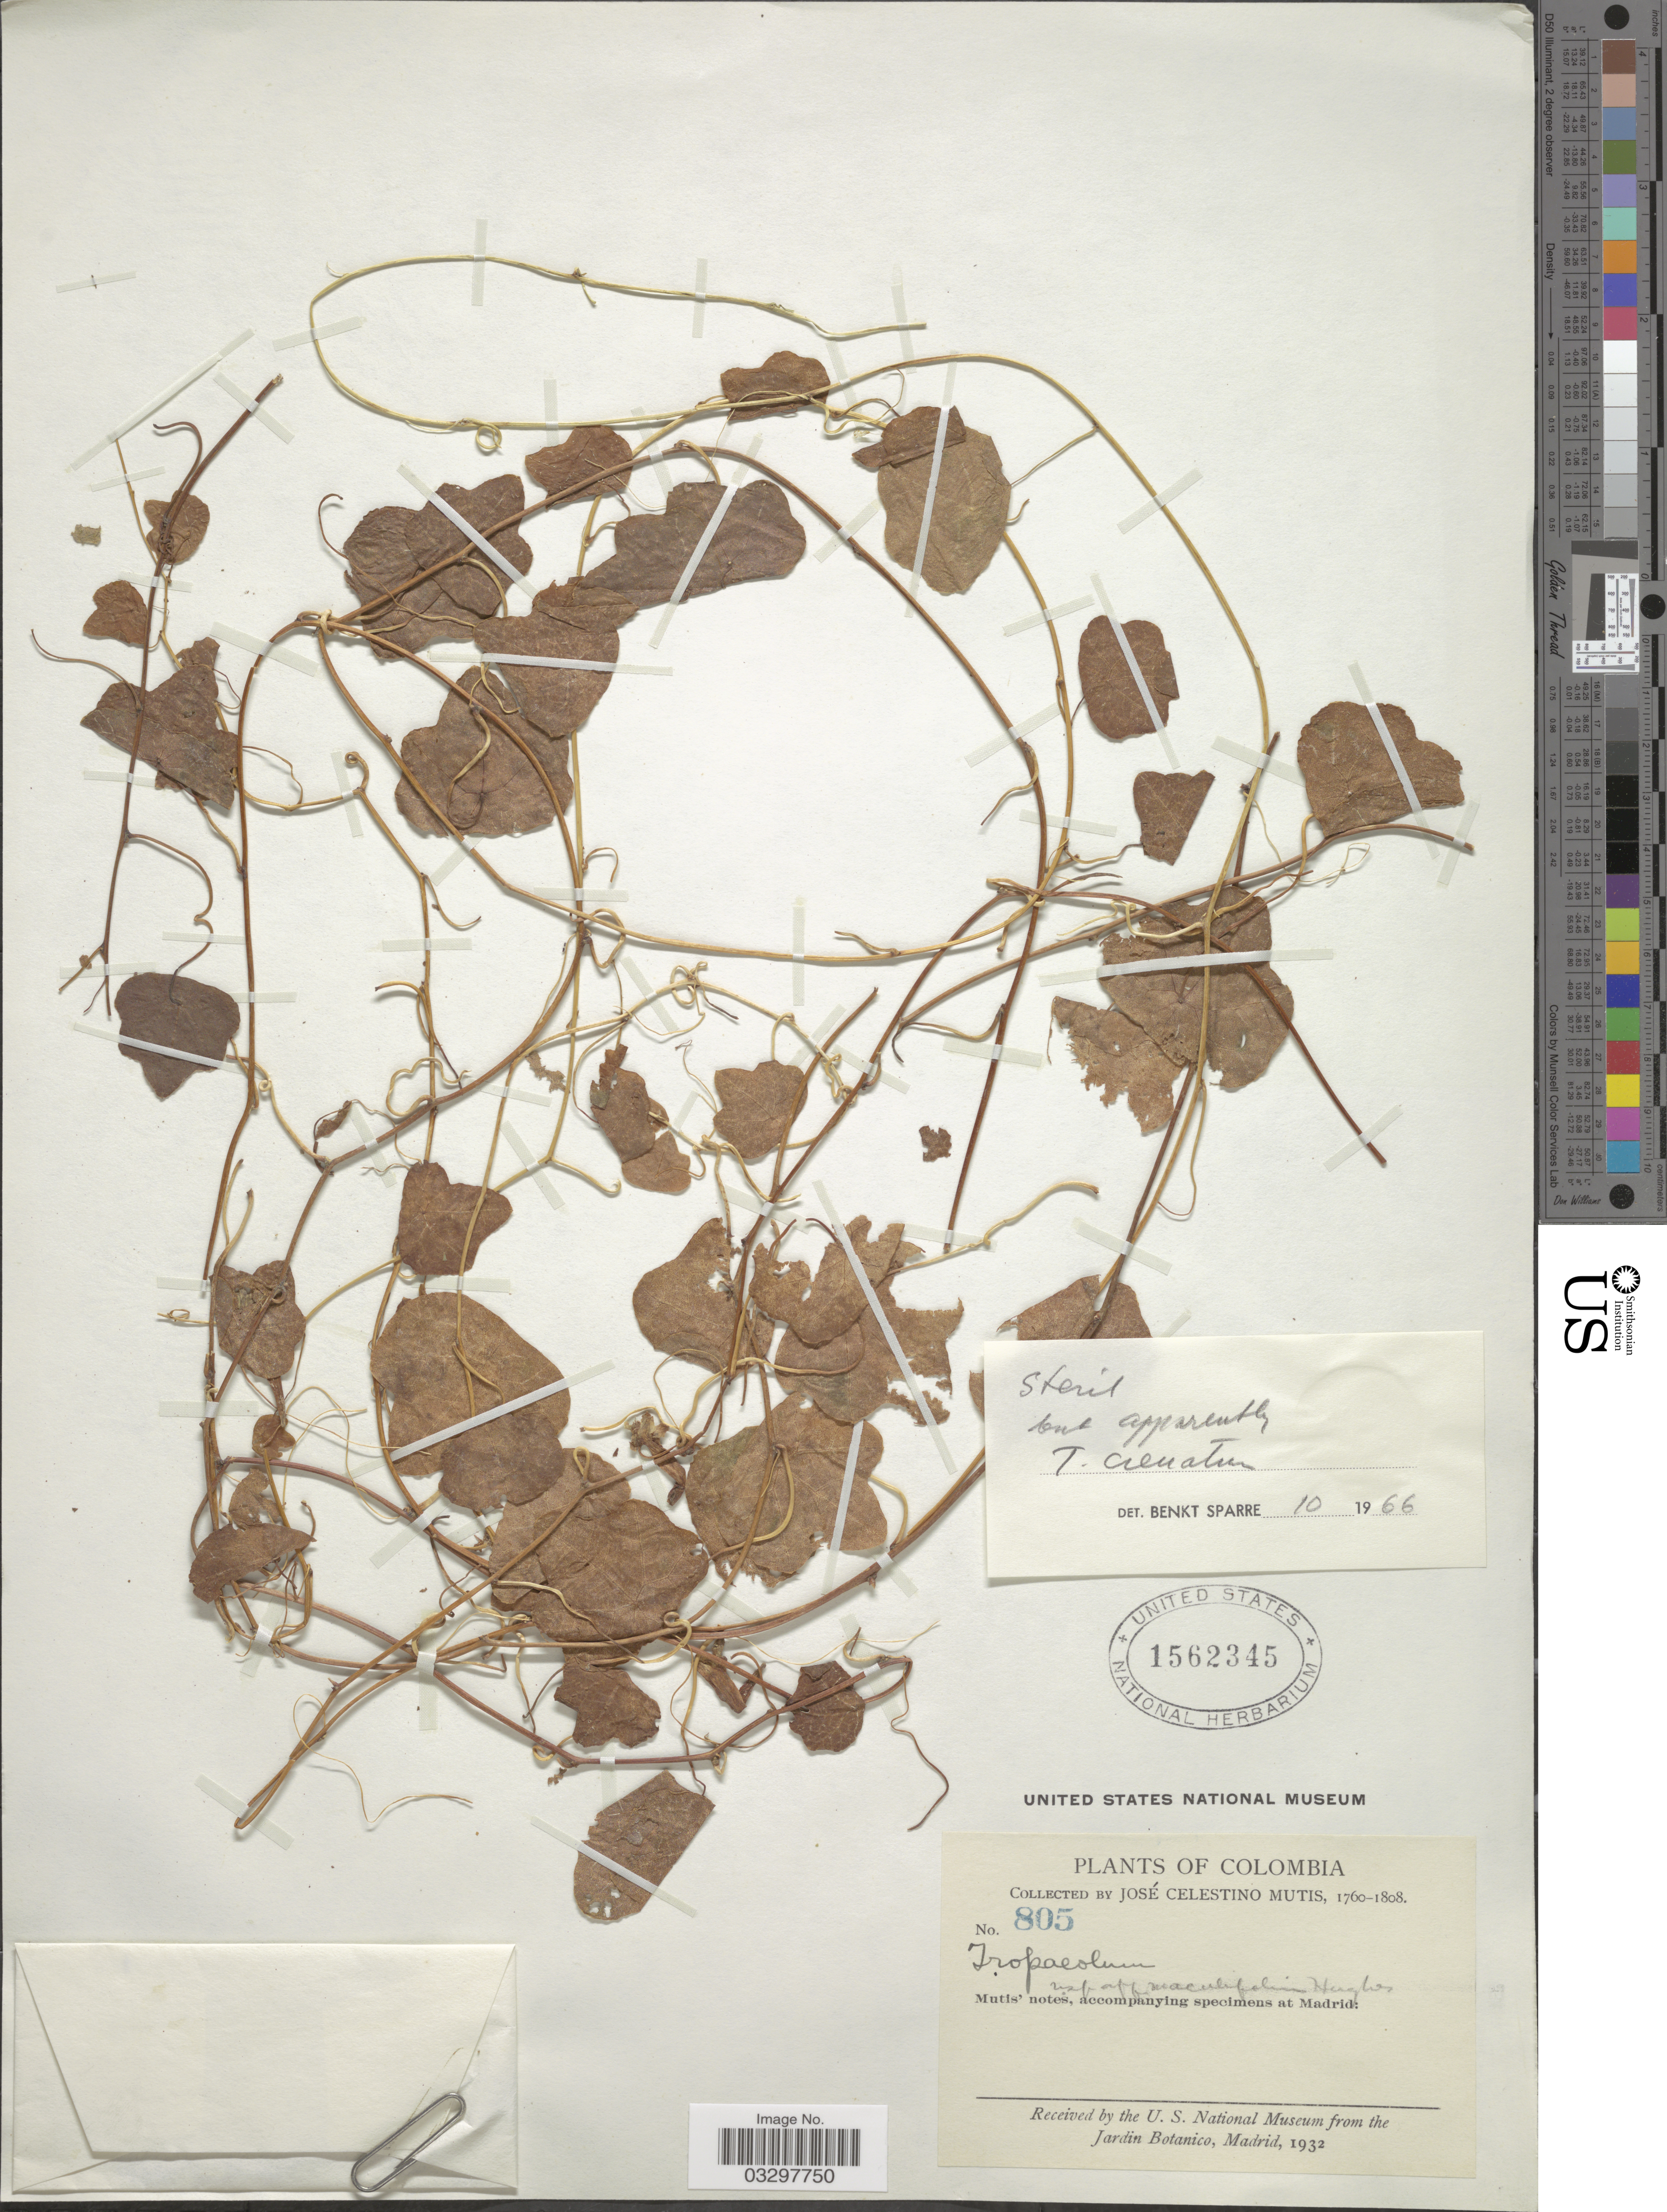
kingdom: Plantae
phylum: Tracheophyta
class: Magnoliopsida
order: Brassicales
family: Tropaeolaceae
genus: Tropaeolum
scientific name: Tropaeolum crenatum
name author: H. Karst.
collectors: J. C. B. Mutis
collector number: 805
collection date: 1760/1808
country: Colombia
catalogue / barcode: US 1562345